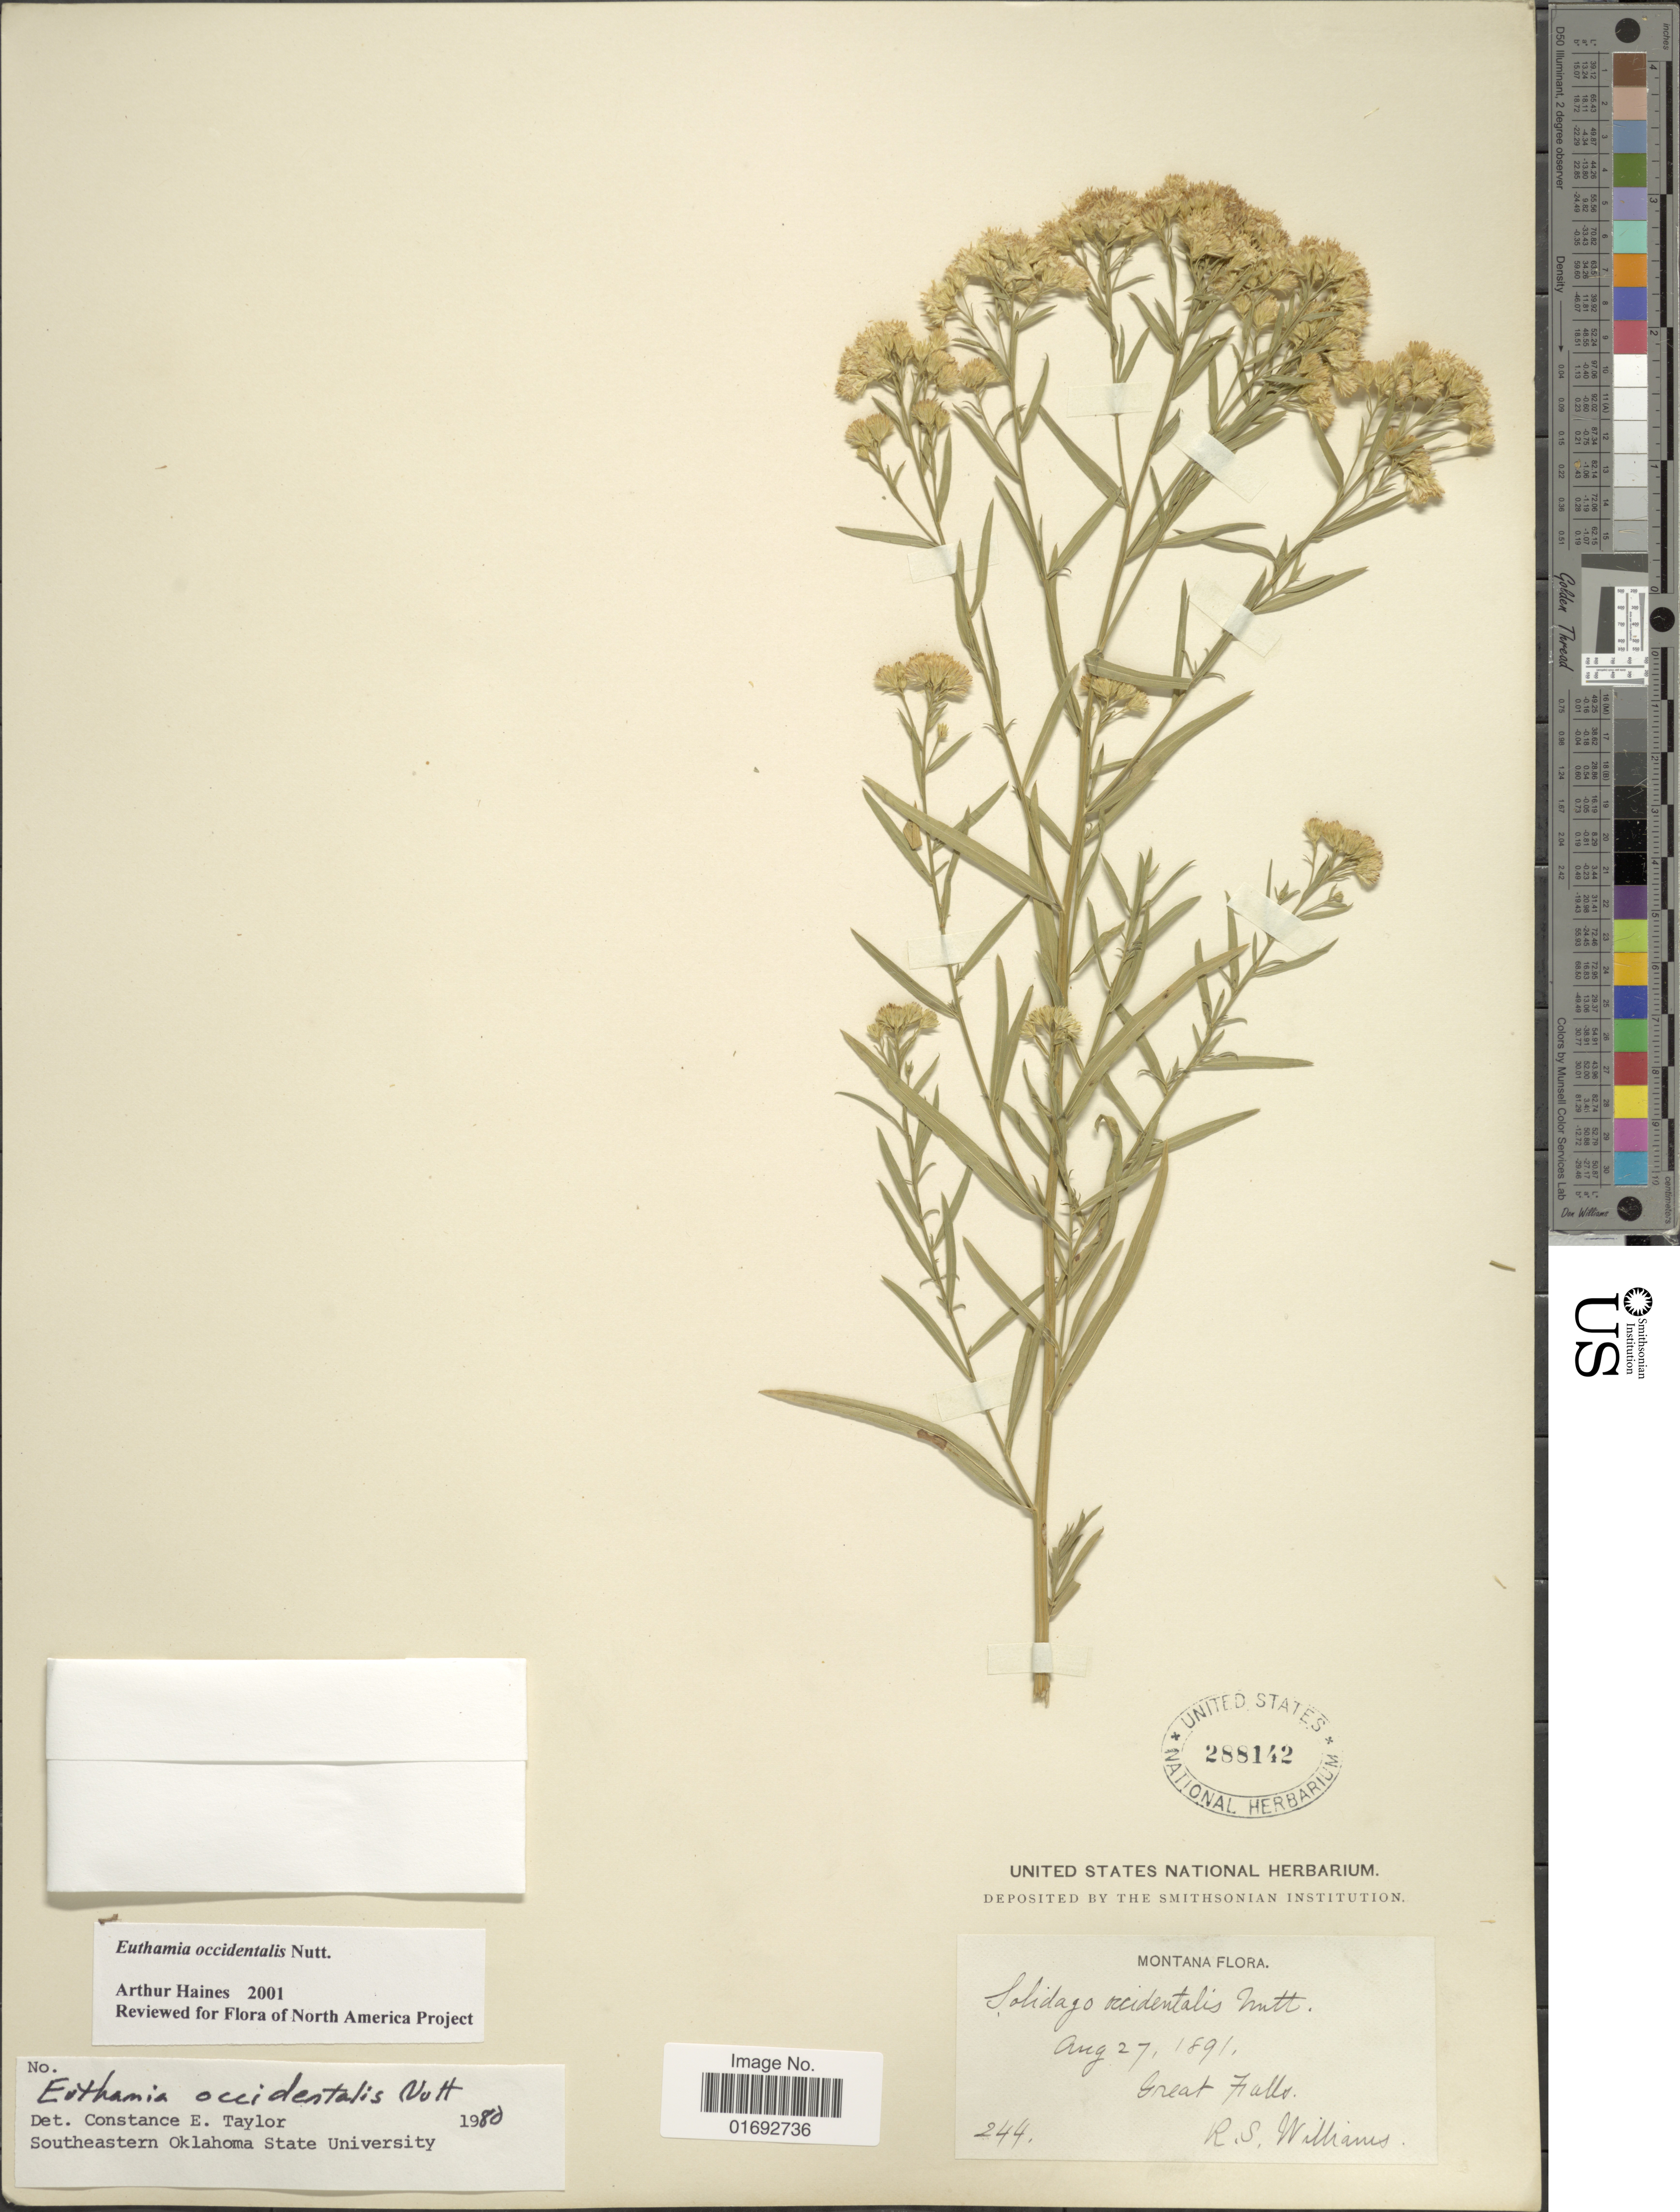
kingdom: Plantae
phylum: Tracheophyta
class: Magnoliopsida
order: Asterales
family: Asteraceae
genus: Euthamia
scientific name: Euthamia occidentalis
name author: Nutt.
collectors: R. S. Williams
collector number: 244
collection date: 1891-08-27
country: United States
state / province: Montana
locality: Great Falls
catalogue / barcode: US 288142